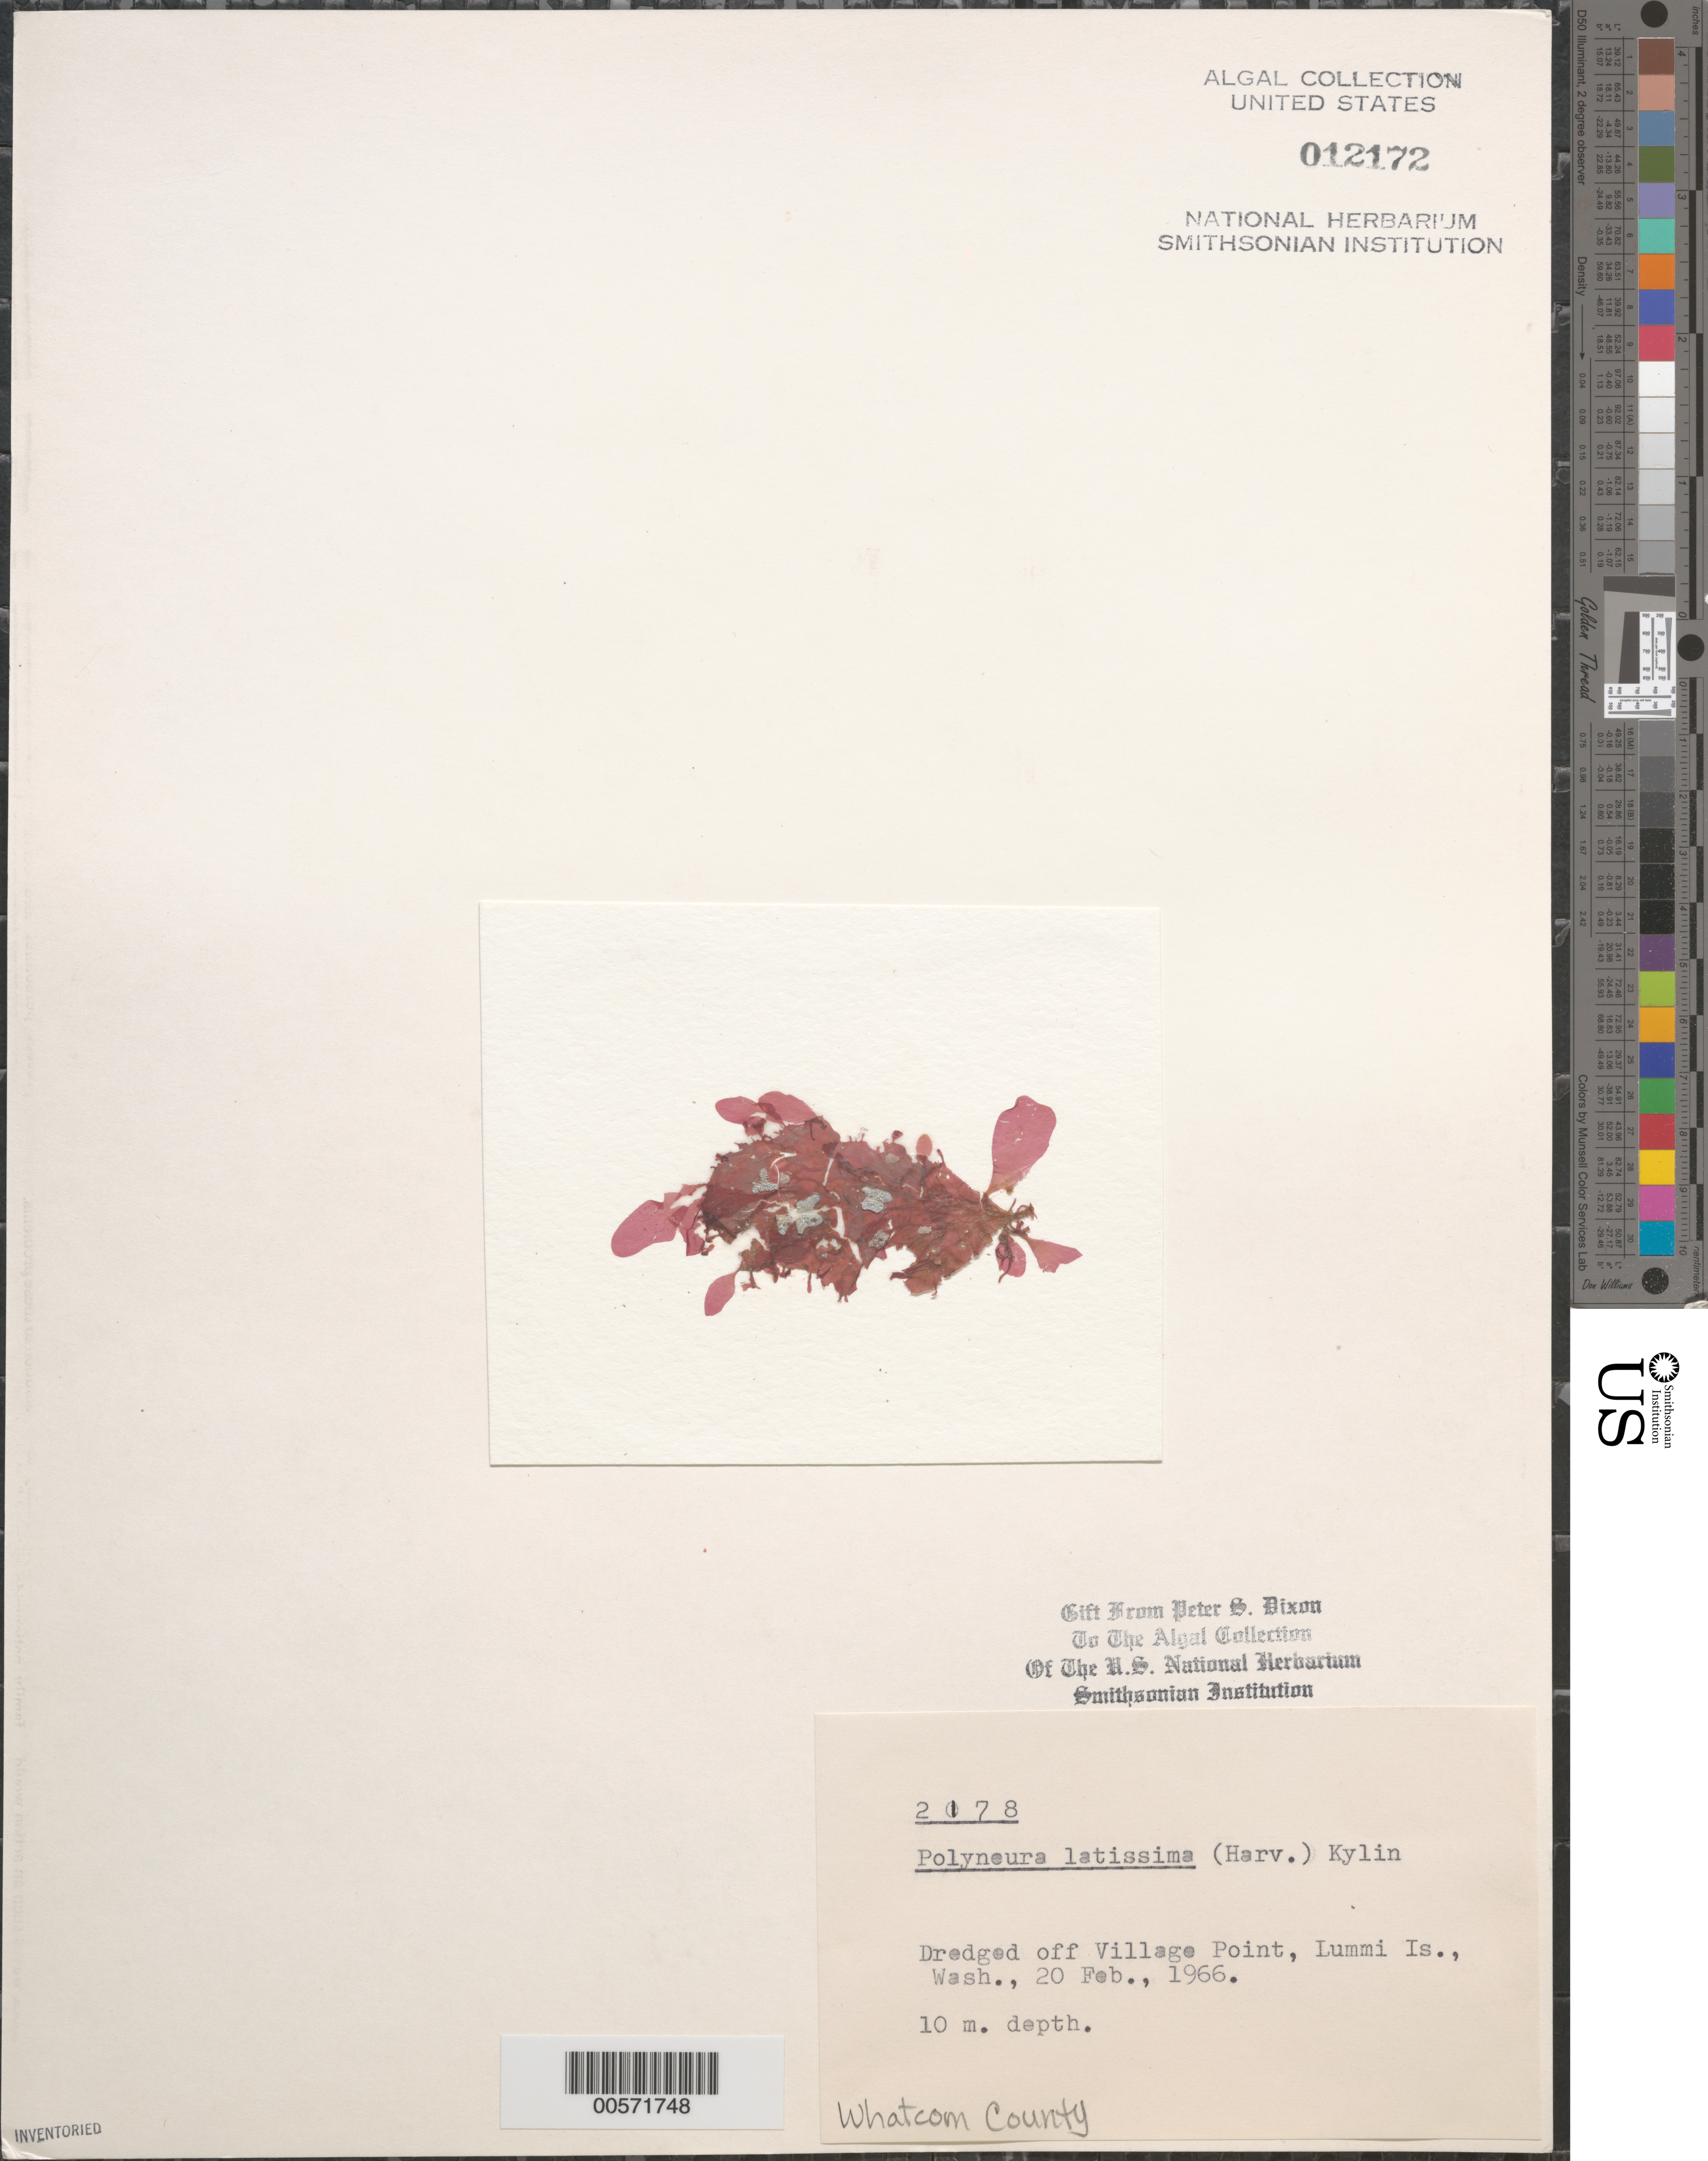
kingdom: Plantae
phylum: Rhodophyta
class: Florideophyceae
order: Ceramiales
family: Delesseriaceae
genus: Polyneura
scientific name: Polyneura latissima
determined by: Dixon, P. S.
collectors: P. S. Dixon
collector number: PSD 2178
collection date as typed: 20 Feb 1966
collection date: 1966-02-20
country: United States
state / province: Washington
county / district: Whatcom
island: Lummi Island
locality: Off Village Point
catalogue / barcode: US 12172